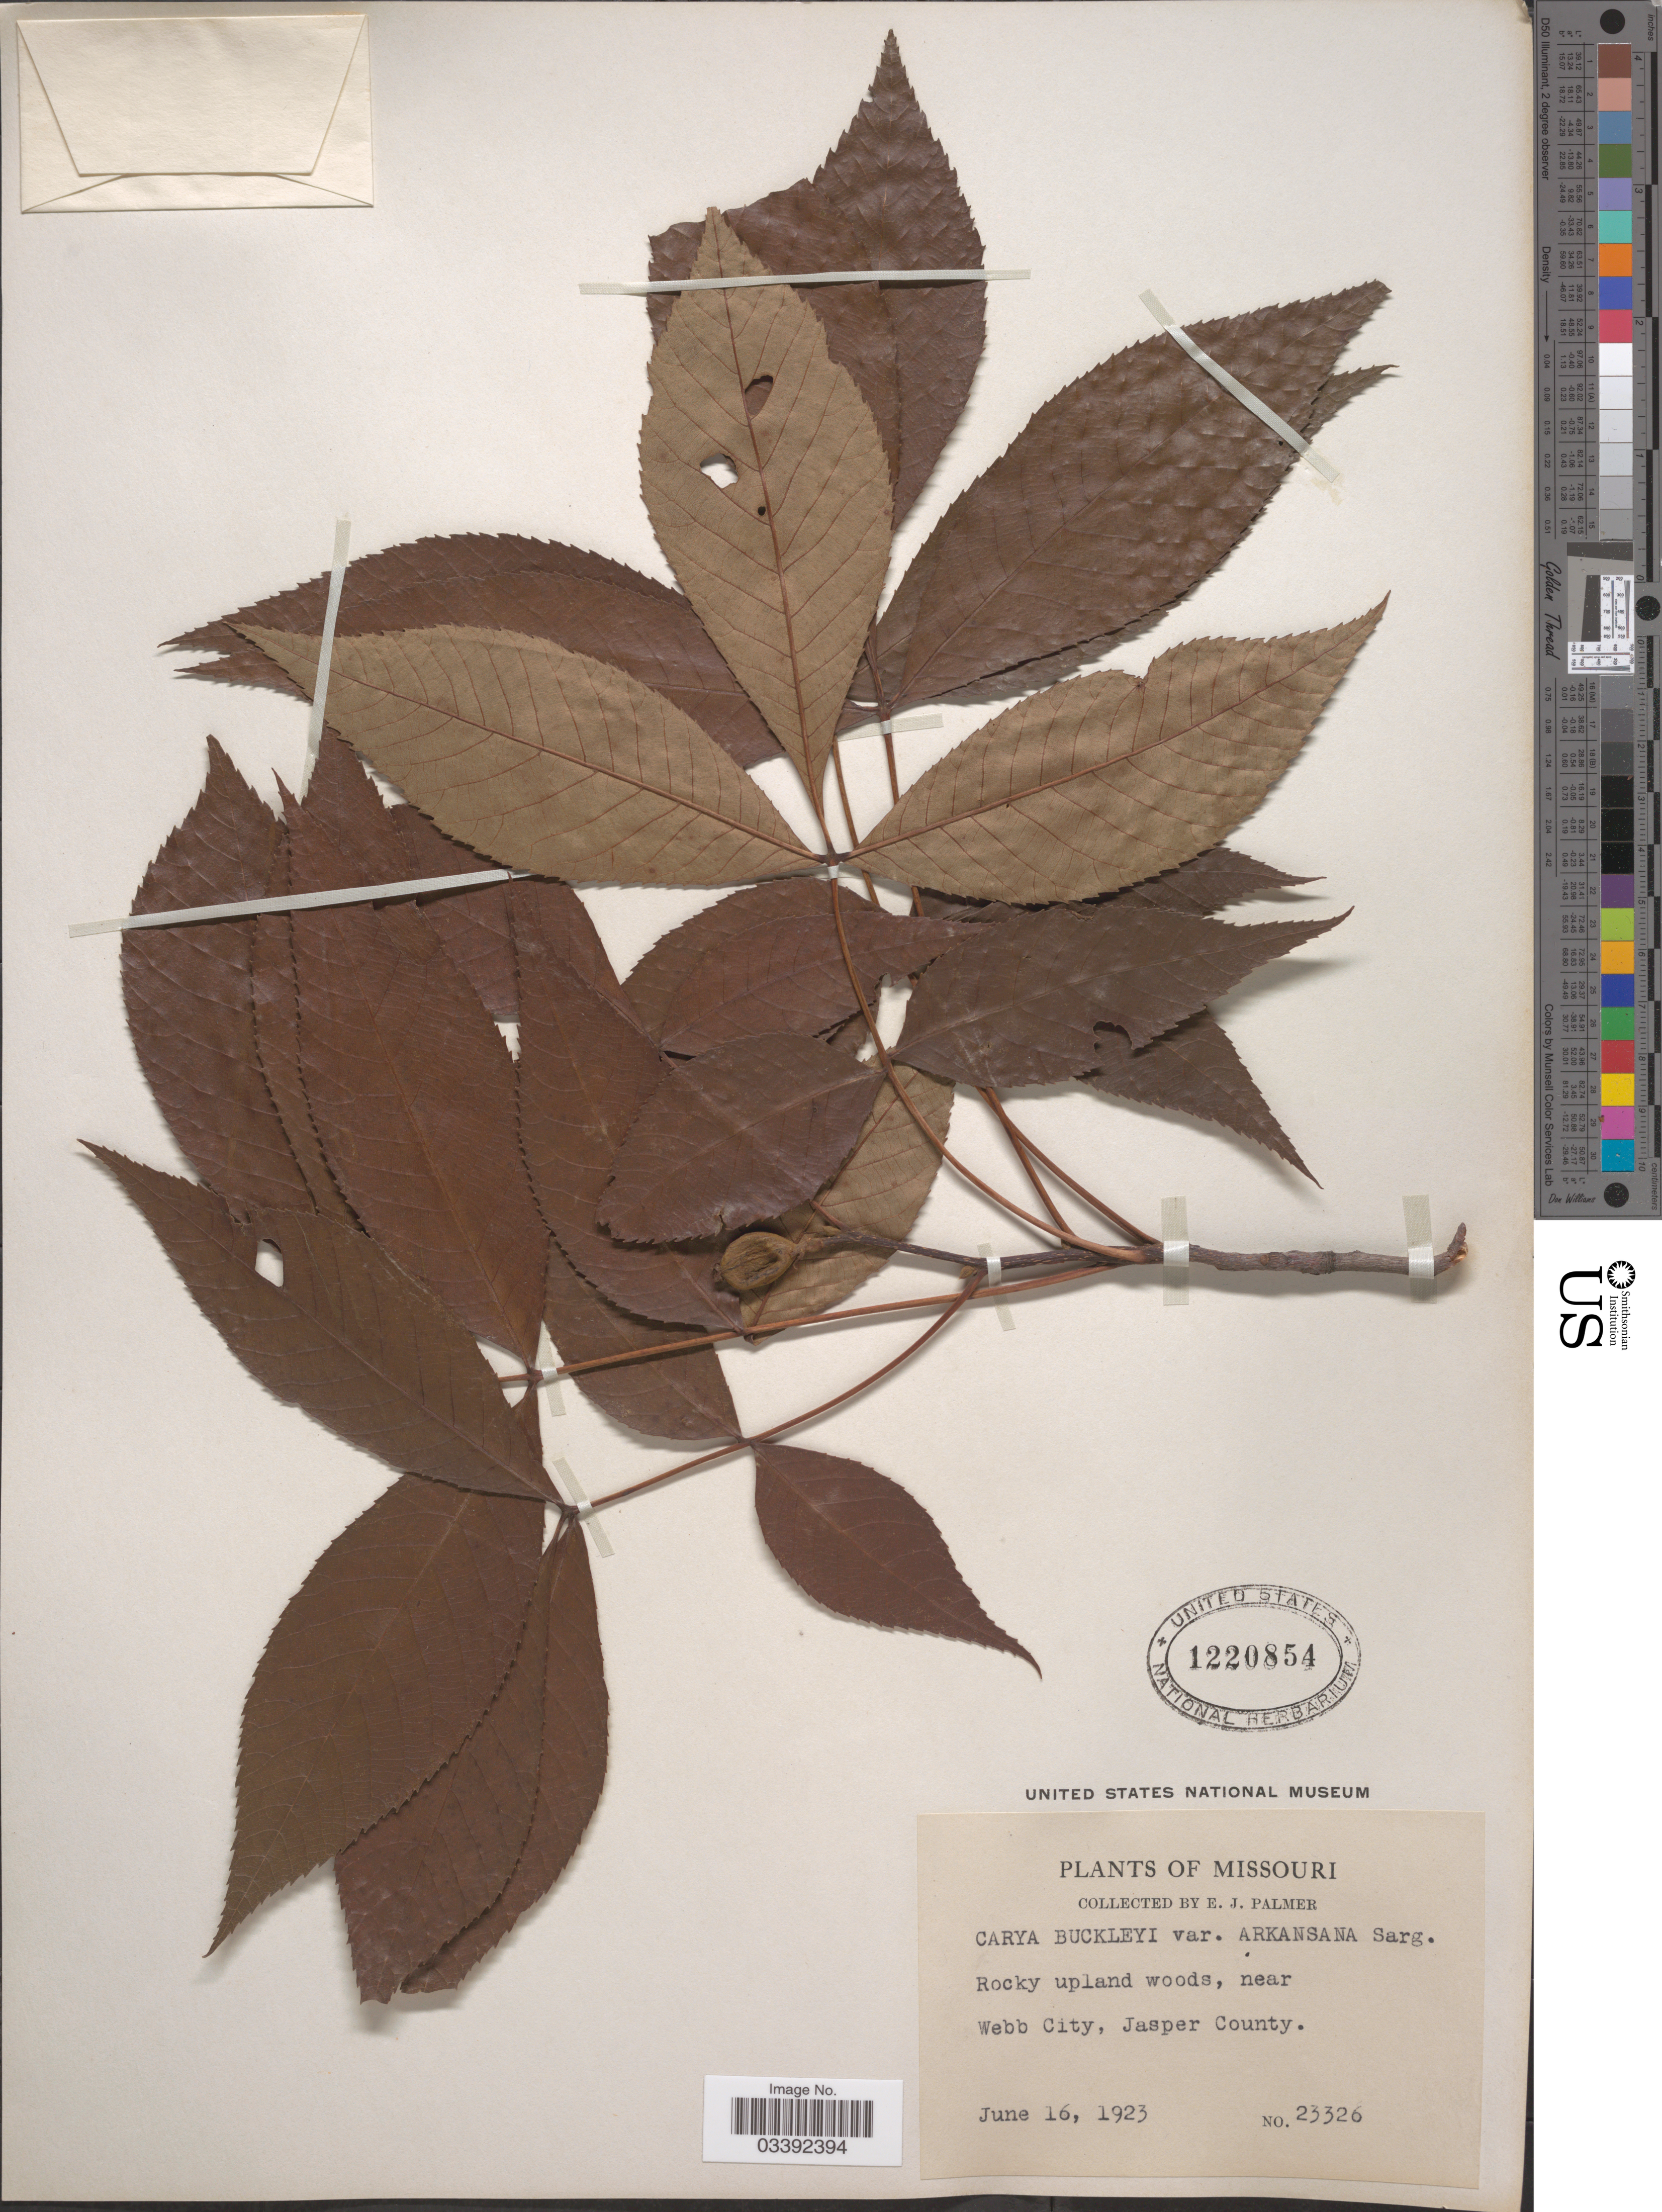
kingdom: Plantae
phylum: Tracheophyta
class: Magnoliopsida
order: Fagales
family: Juglandaceae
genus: Carya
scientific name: Carya texana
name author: Buckley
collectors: E. J. Palmer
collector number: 23326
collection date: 1923-06-16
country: United States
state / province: Missouri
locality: Near Webb City, Jasper County.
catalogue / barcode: US 1220854